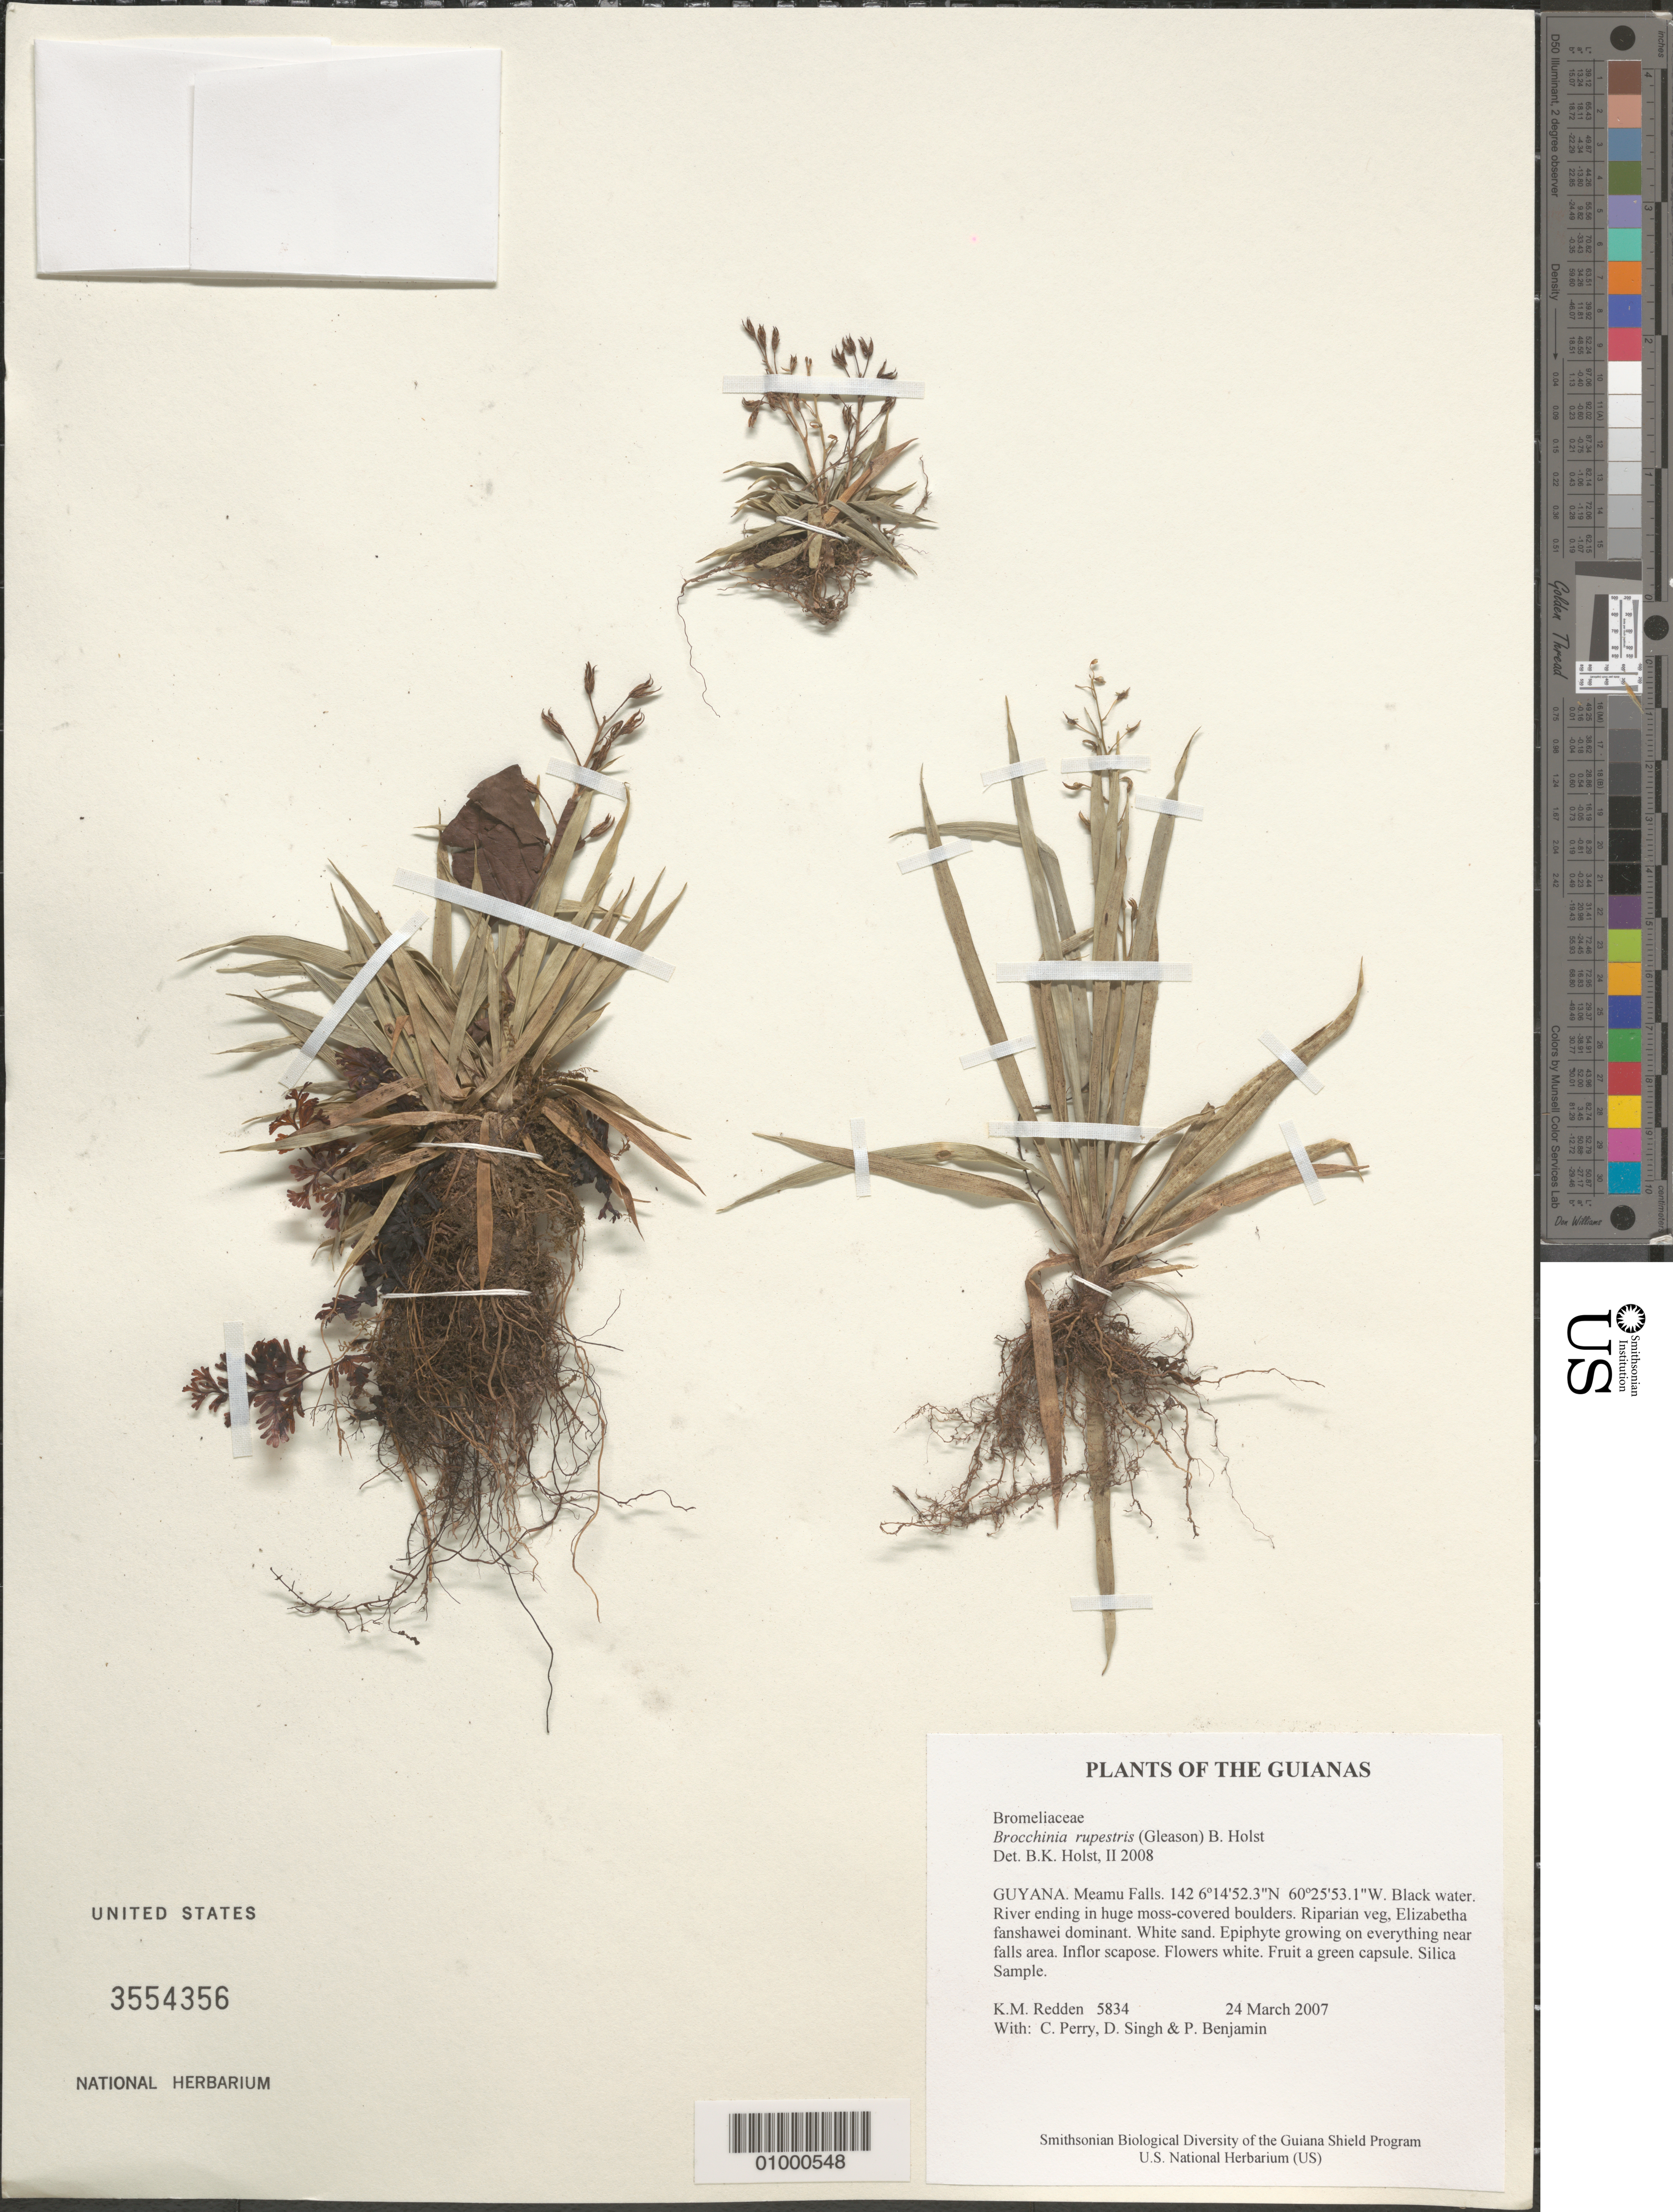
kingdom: Plantae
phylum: Tracheophyta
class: Liliopsida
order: Poales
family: Bromeliaceae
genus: Brocchinia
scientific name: Brocchinia rupestris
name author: (Gleason) B. Holst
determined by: Holst, Bruce K.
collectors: K. M. Redden, C. Perry, D. Singh & P. Benjamin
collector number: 5834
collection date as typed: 24 March 2007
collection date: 2007-03-24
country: Guyana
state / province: Cuyuni-Mazaruni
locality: Meamu Falls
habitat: Black water. River ending in huge moss-covered boulders. Riparian veg, Elizabetha fanshawei dominant. White sand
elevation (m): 142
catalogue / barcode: US 3554356